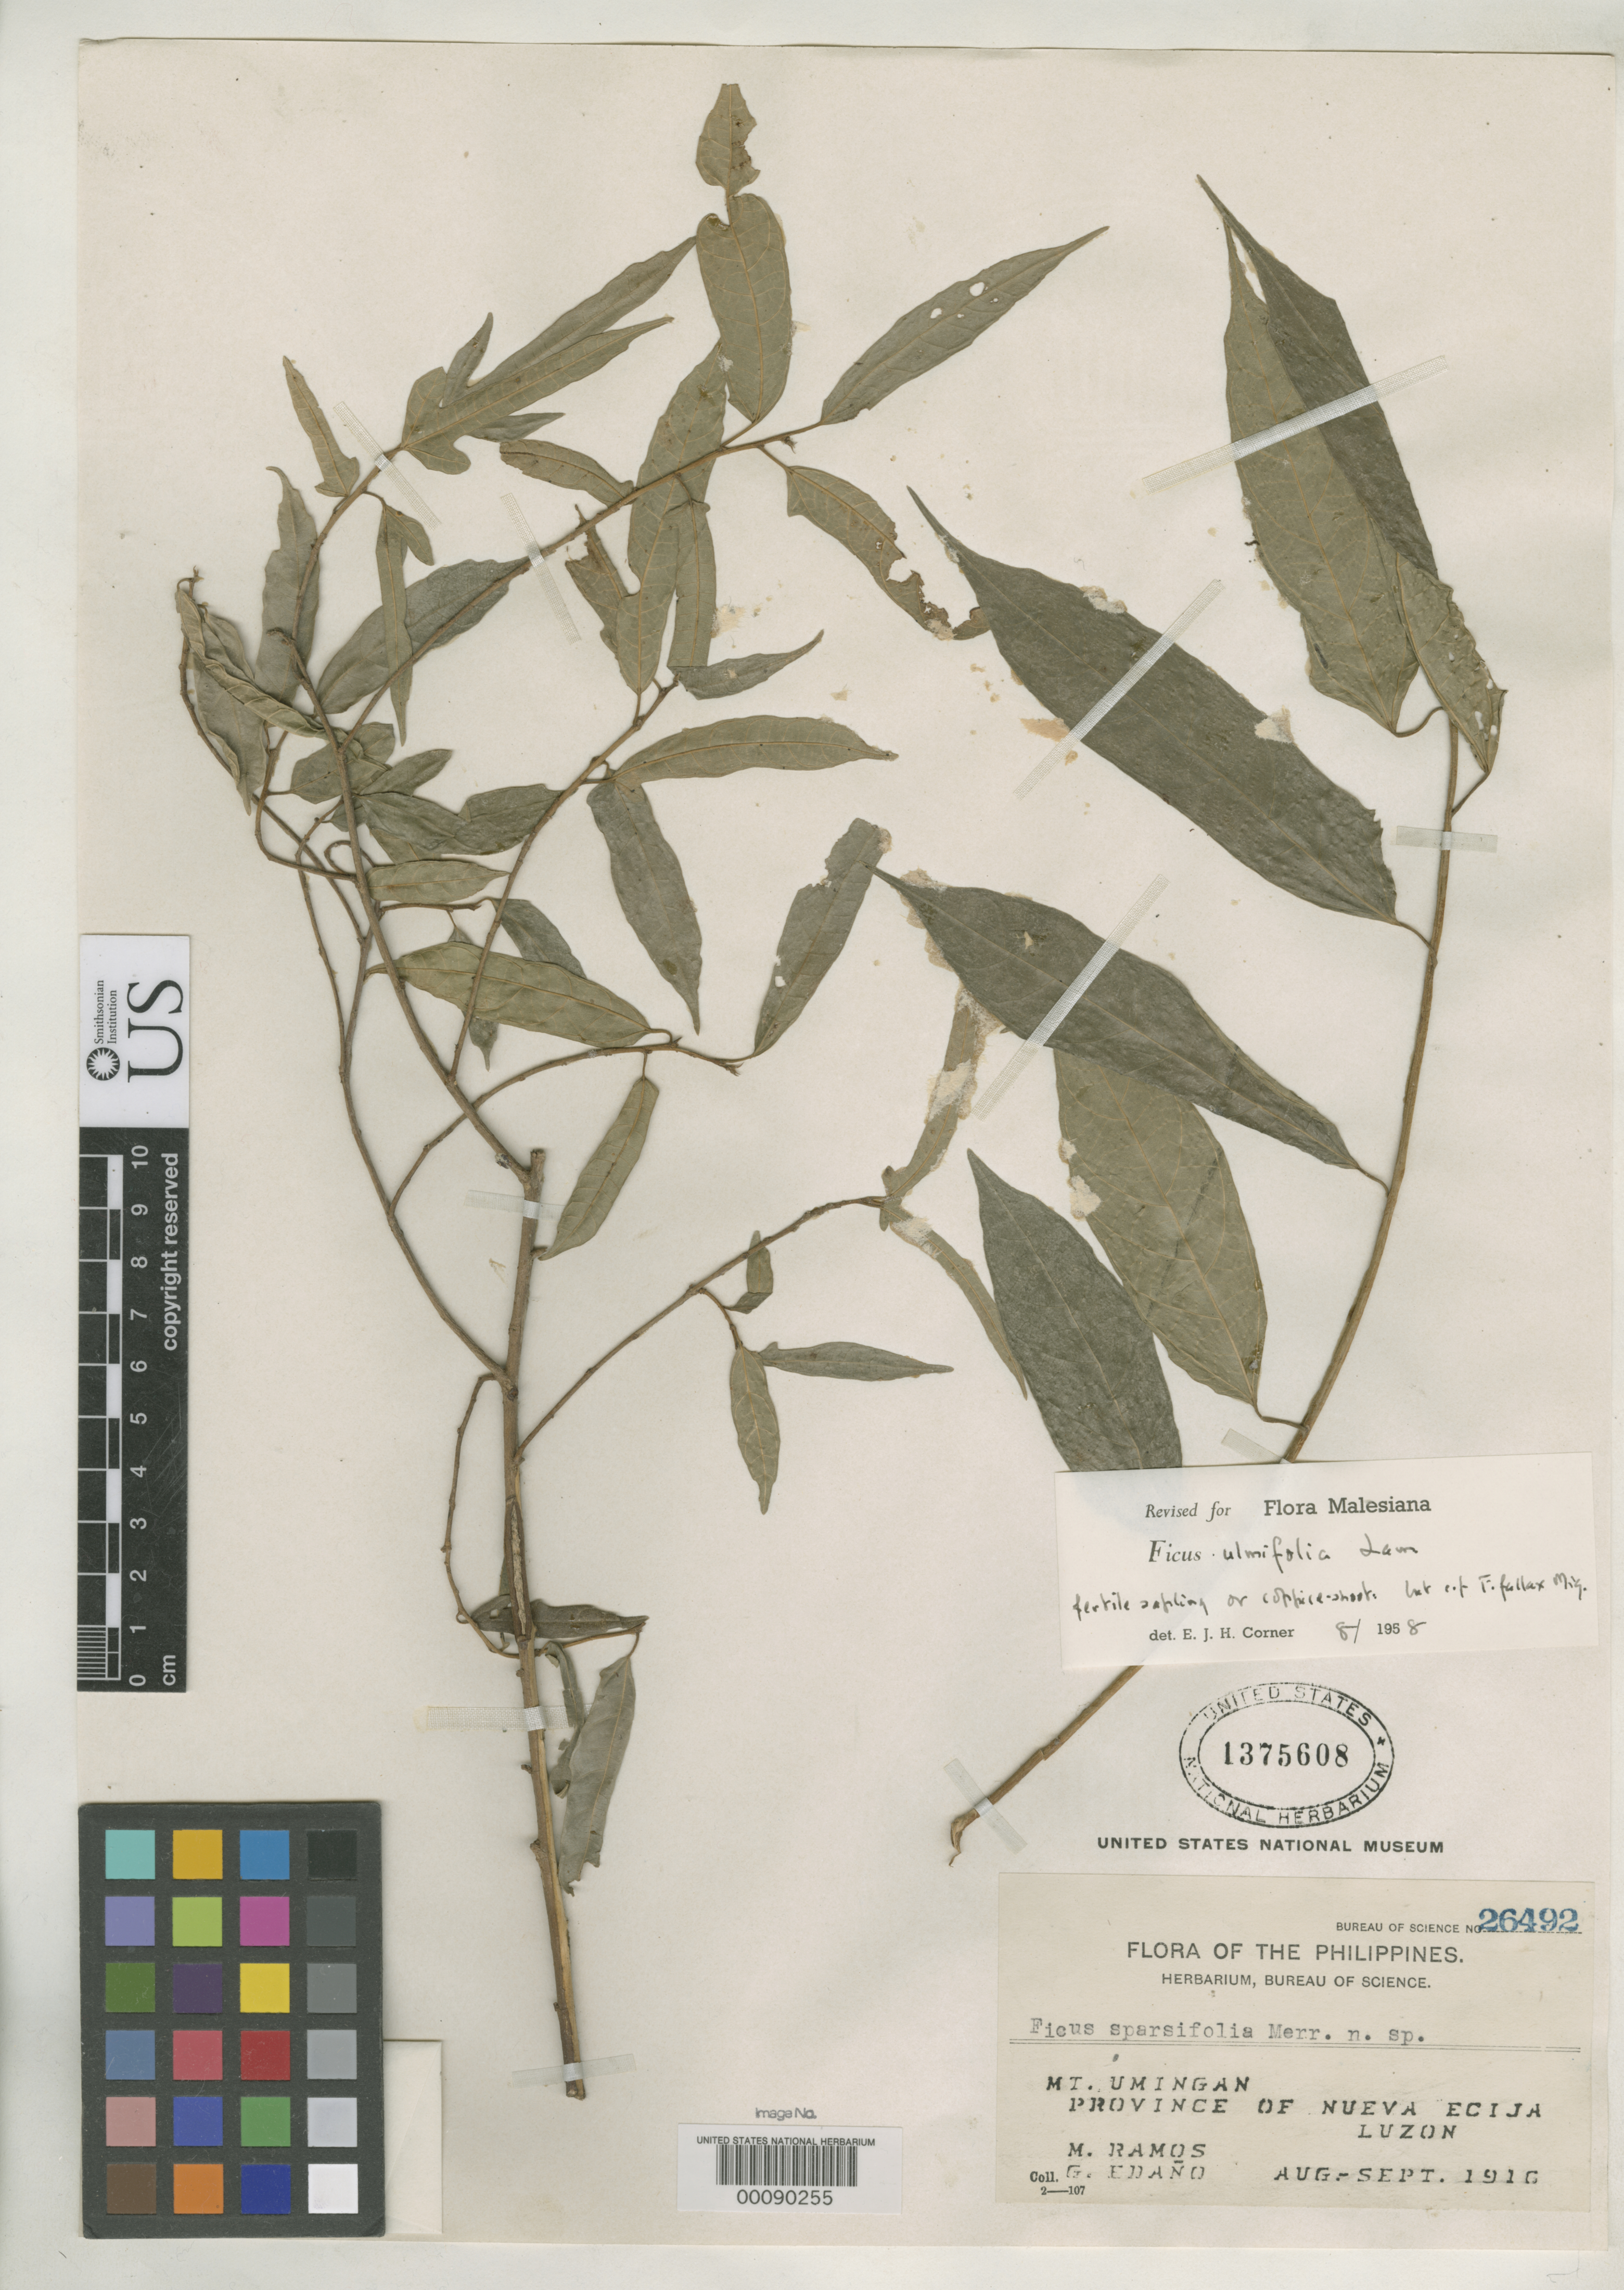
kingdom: Plantae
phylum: Tracheophyta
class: Magnoliopsida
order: Rosales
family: Moraceae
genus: Ficus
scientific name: Ficus sparsifolia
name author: Merr.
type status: Isotype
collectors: M. Ramos & G. E. Edaño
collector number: Bur. Sci. 26492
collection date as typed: Aug 1916 to -- Sep 1916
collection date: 1916-08/1916-09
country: Philippines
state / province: Central Luzon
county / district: Nueva Ecija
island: Luzon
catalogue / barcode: US 1375608